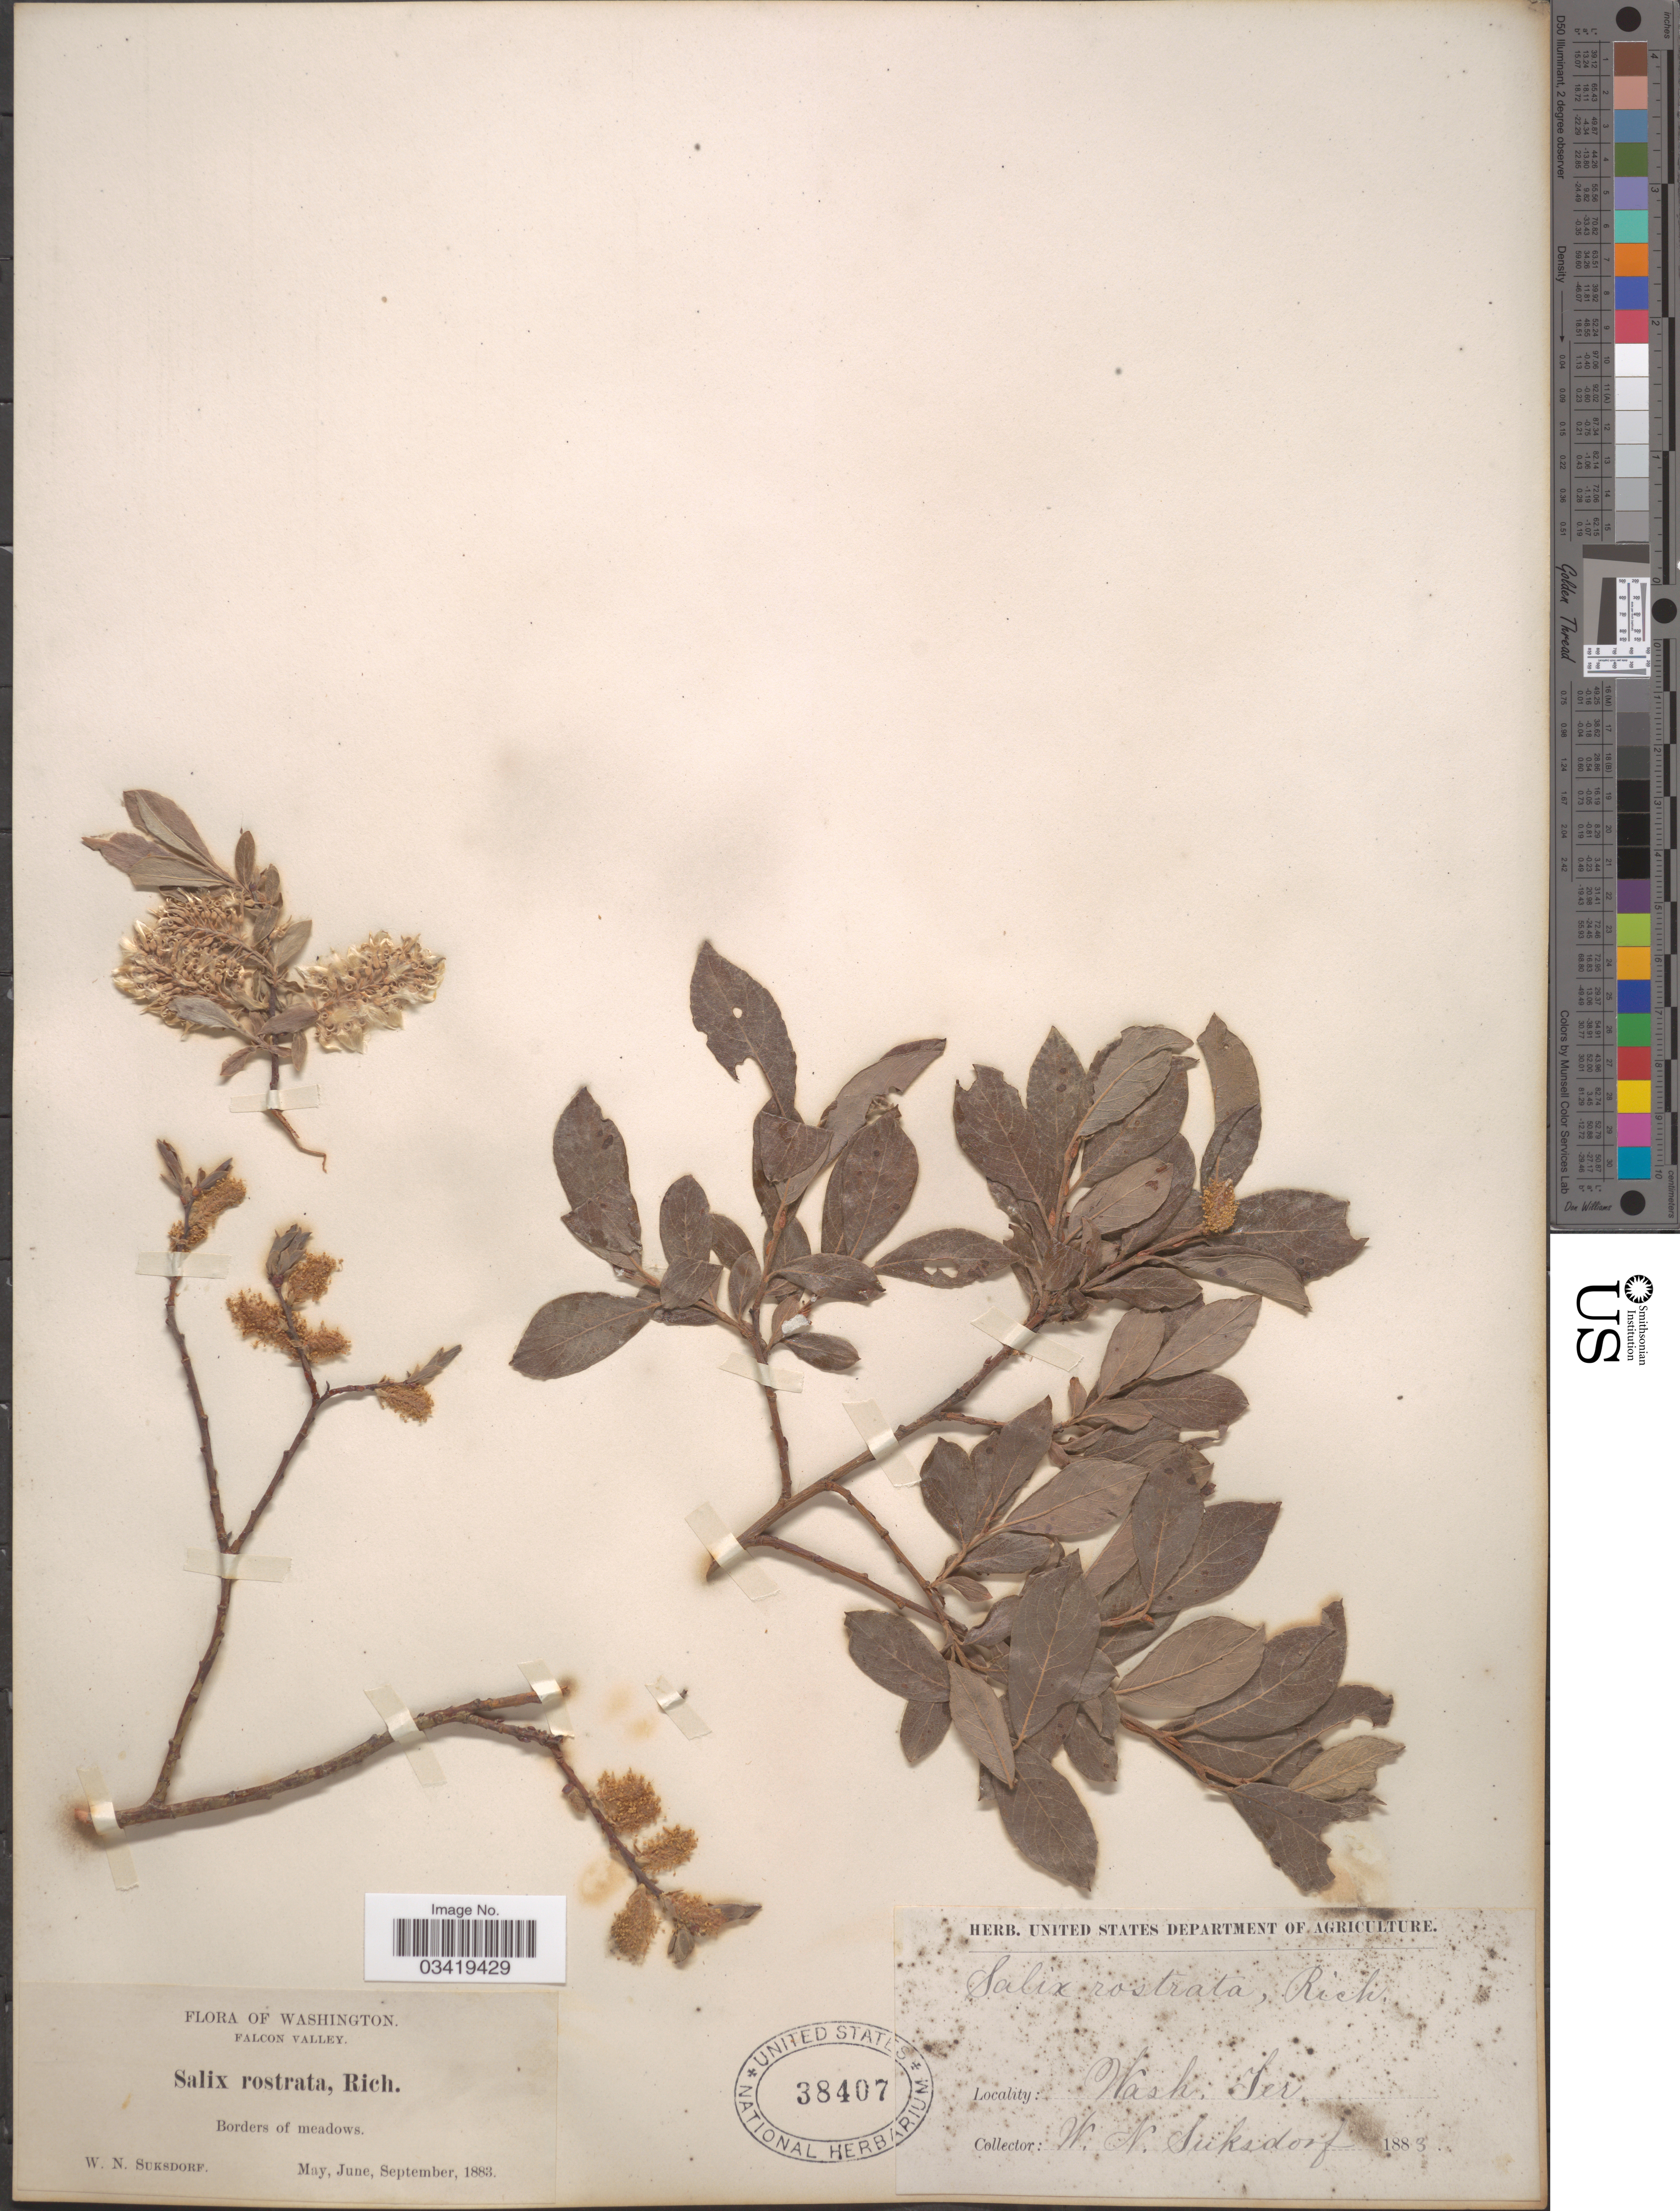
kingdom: Plantae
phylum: Tracheophyta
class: Magnoliopsida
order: Malpighiales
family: Salicaceae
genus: Salix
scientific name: Salix bebbiana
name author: Sarg.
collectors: W. N. Suksdorf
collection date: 1883-05/1883-09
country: United States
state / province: Washington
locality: Falcon Valley. Wash. Ter.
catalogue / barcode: US 38407